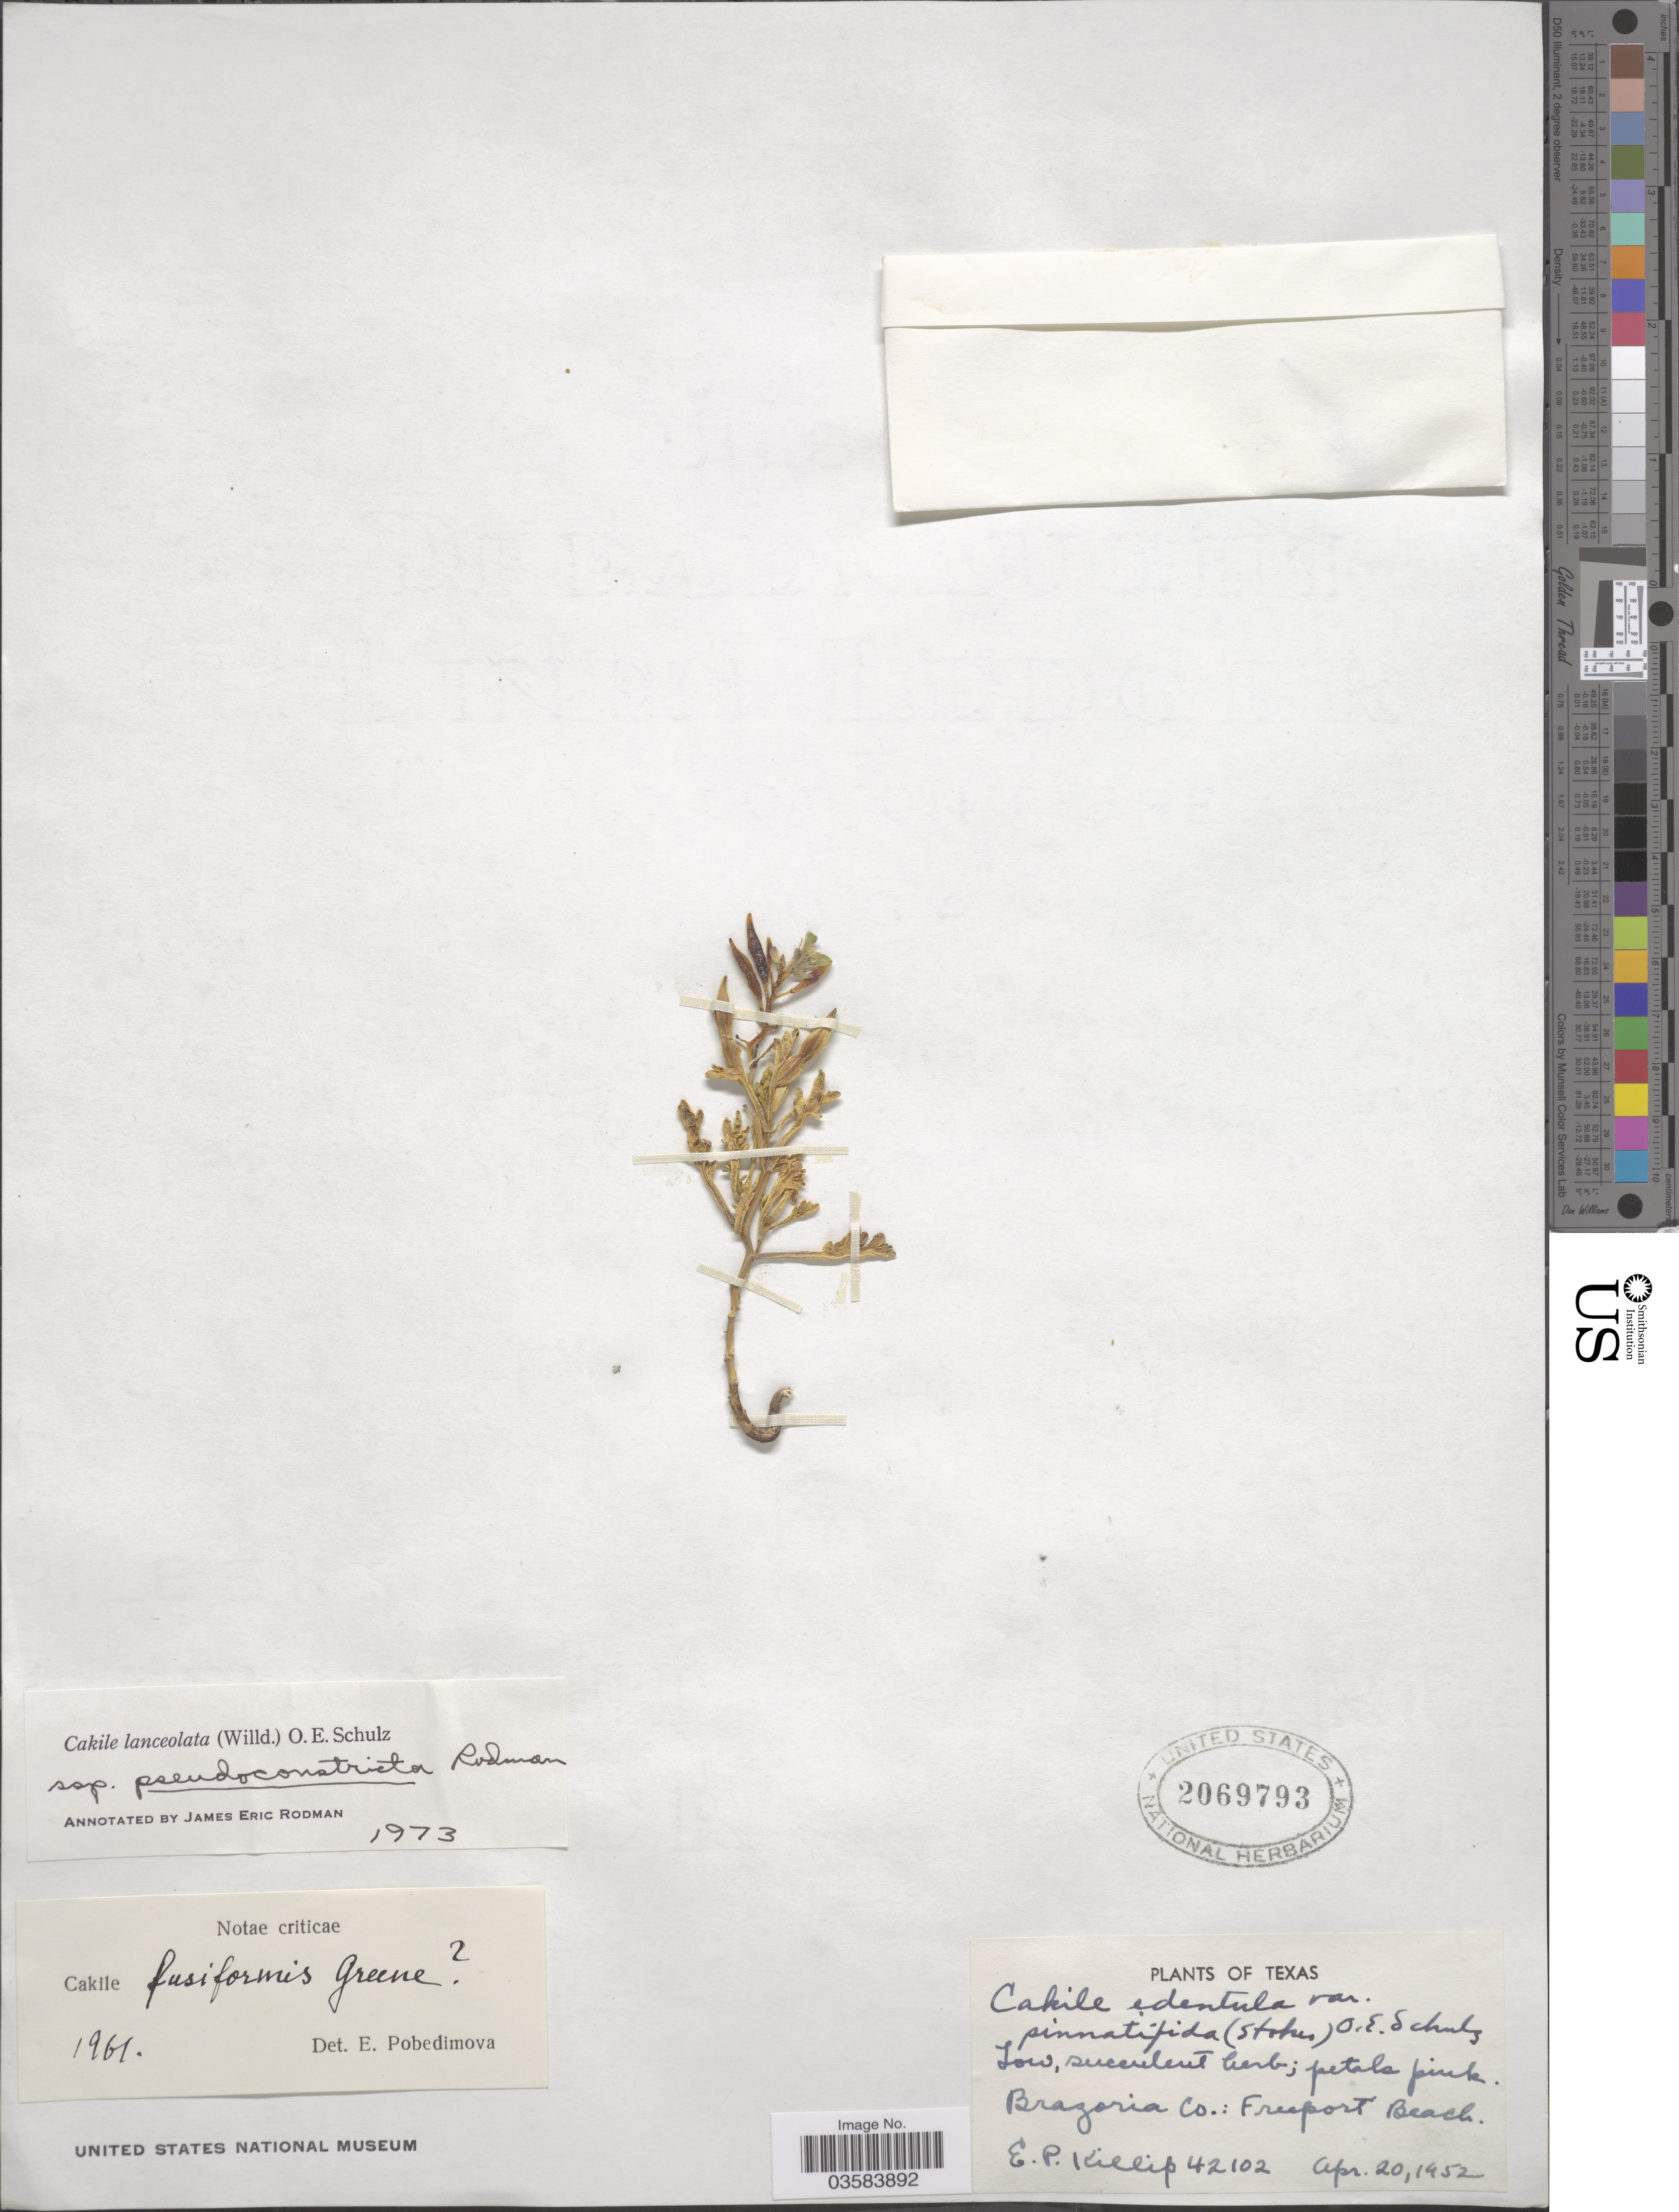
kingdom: Plantae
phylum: Tracheophyta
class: Magnoliopsida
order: Brassicales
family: Brassicaceae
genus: Cakile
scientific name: Cakile lanceolata subsp. pseudoconstricta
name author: Rodman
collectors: E. P. Killip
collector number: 42102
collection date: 1952-04-20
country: United States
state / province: Texas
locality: Bragoria Co.: Freeport Beach.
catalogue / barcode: US 2069793